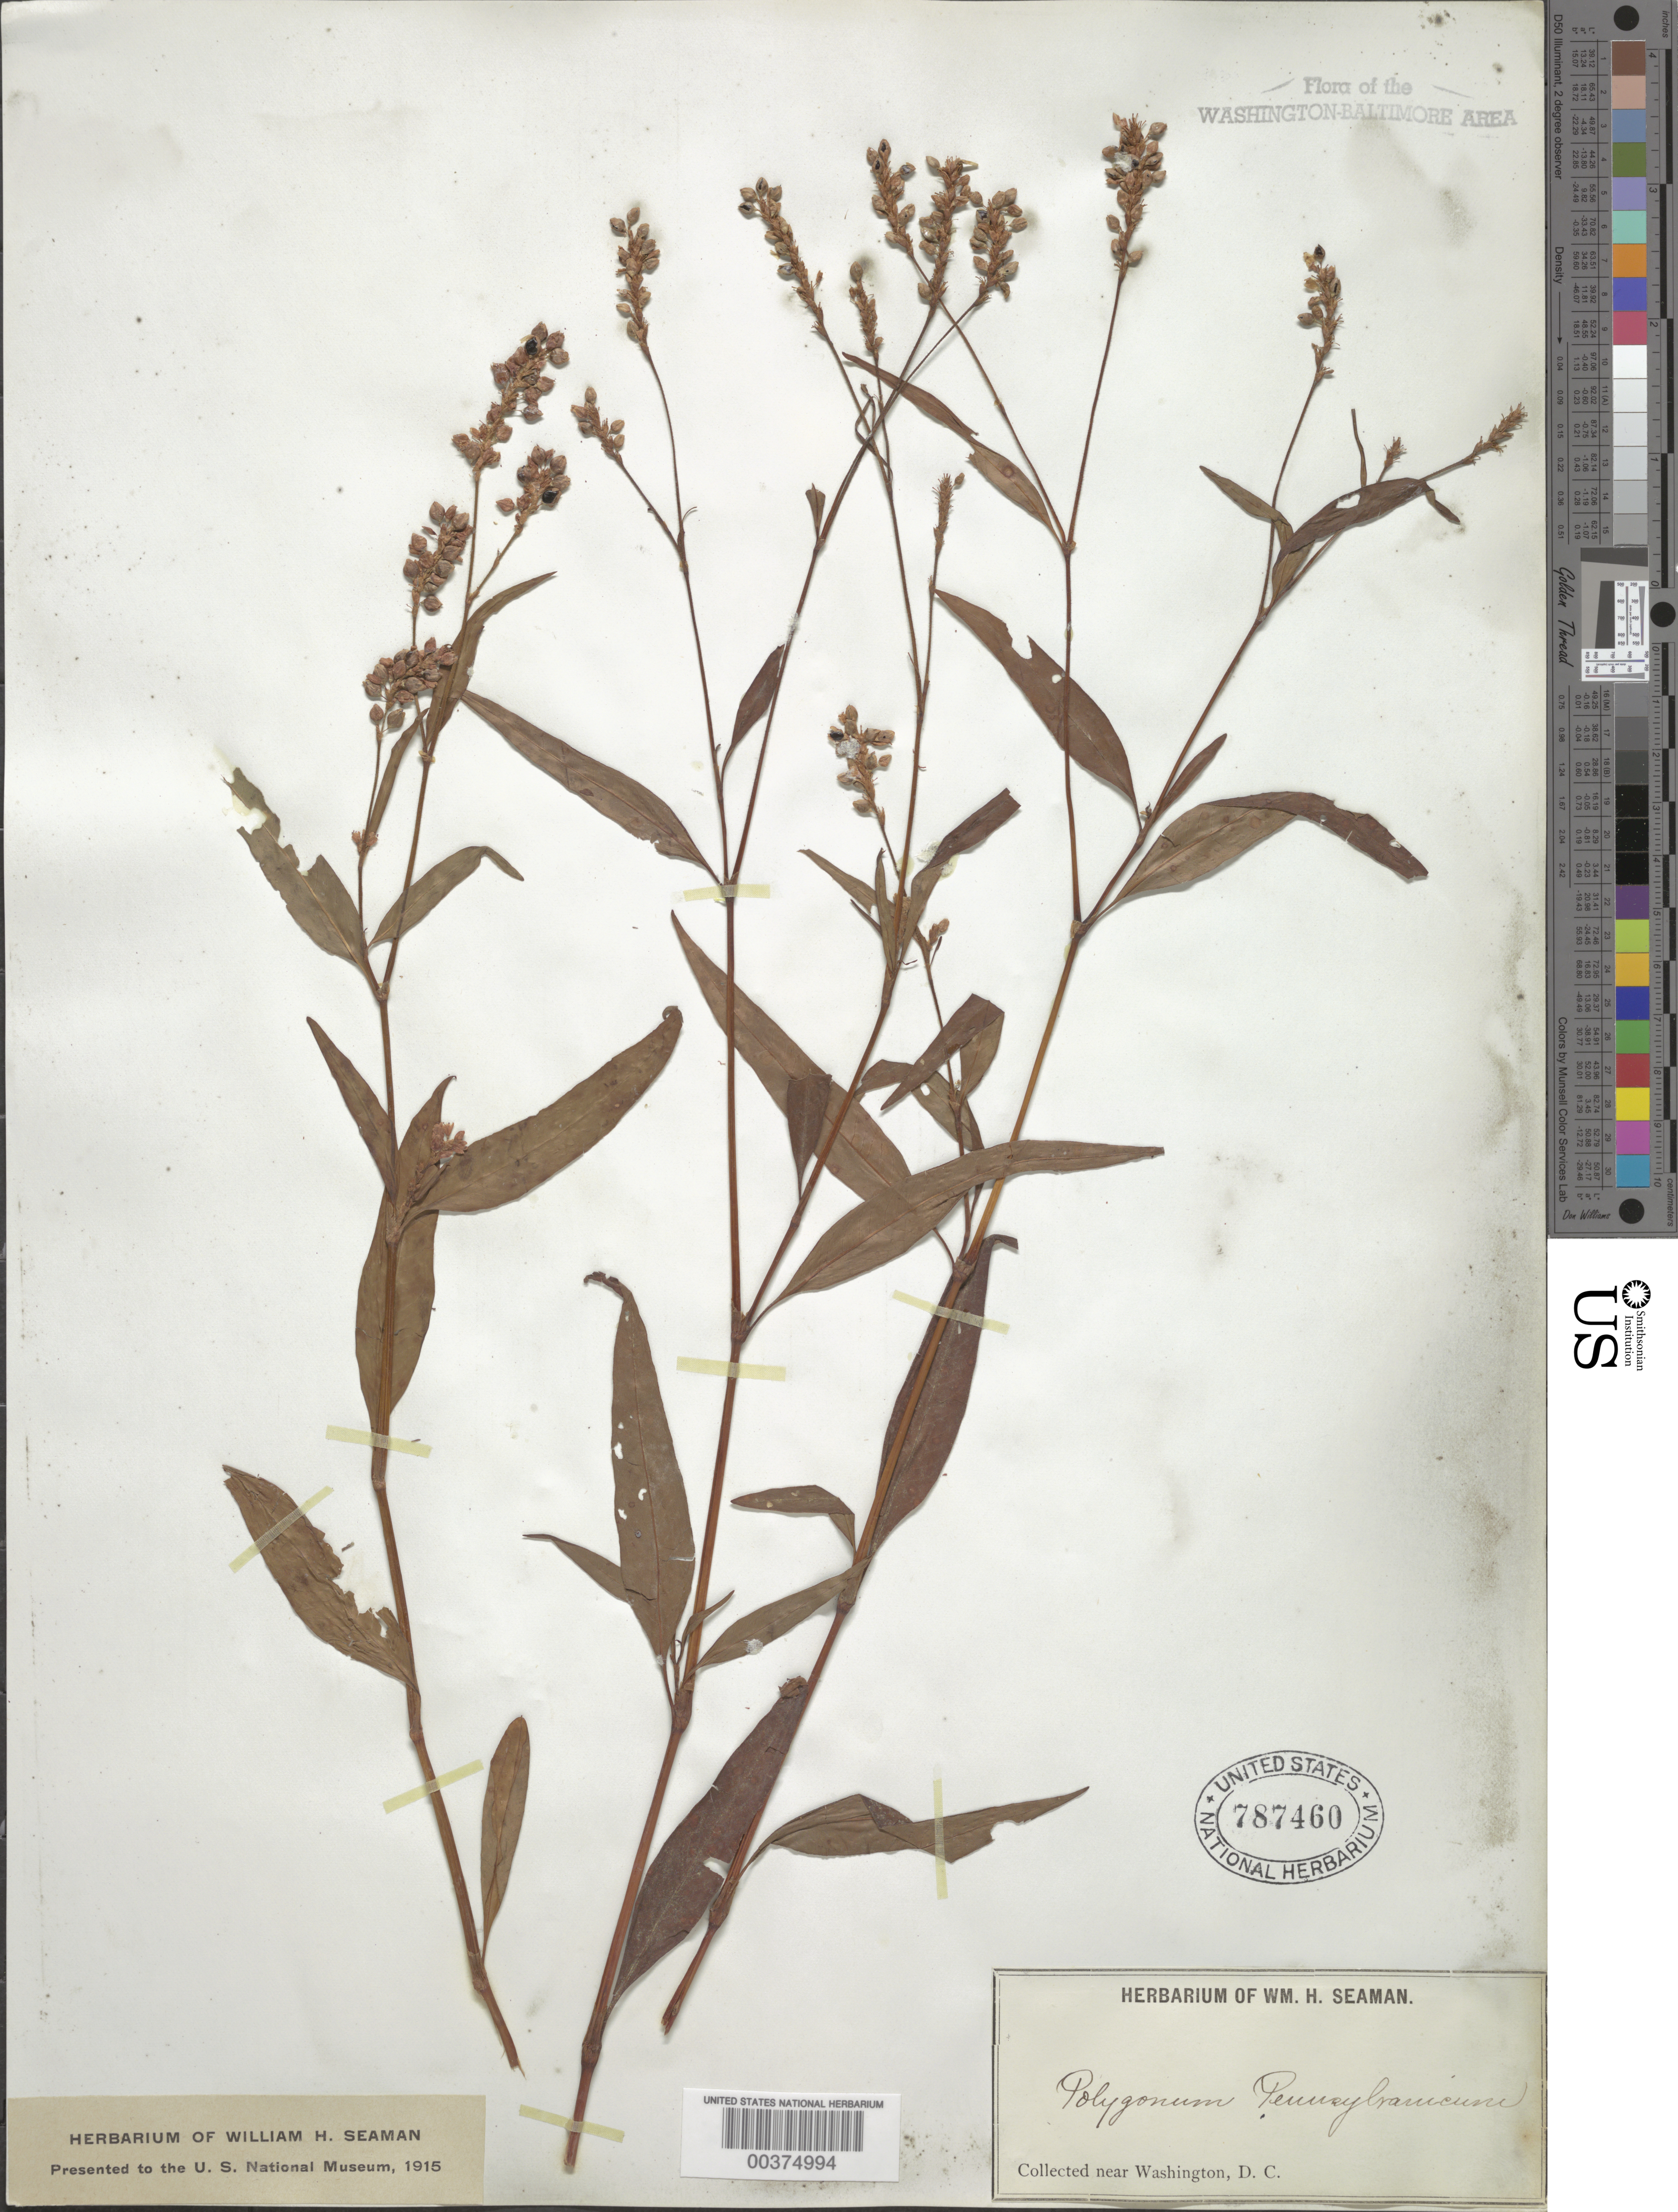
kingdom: Plantae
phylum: Tracheophyta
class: Magnoliopsida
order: Caryophyllales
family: Polygonaceae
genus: Persicaria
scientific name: Persicaria pensylvanica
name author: (L.) M. Gómez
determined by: Atha, D. E.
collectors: W. Seaman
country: United States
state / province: District of Columbia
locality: Washington DC area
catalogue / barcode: US 787460